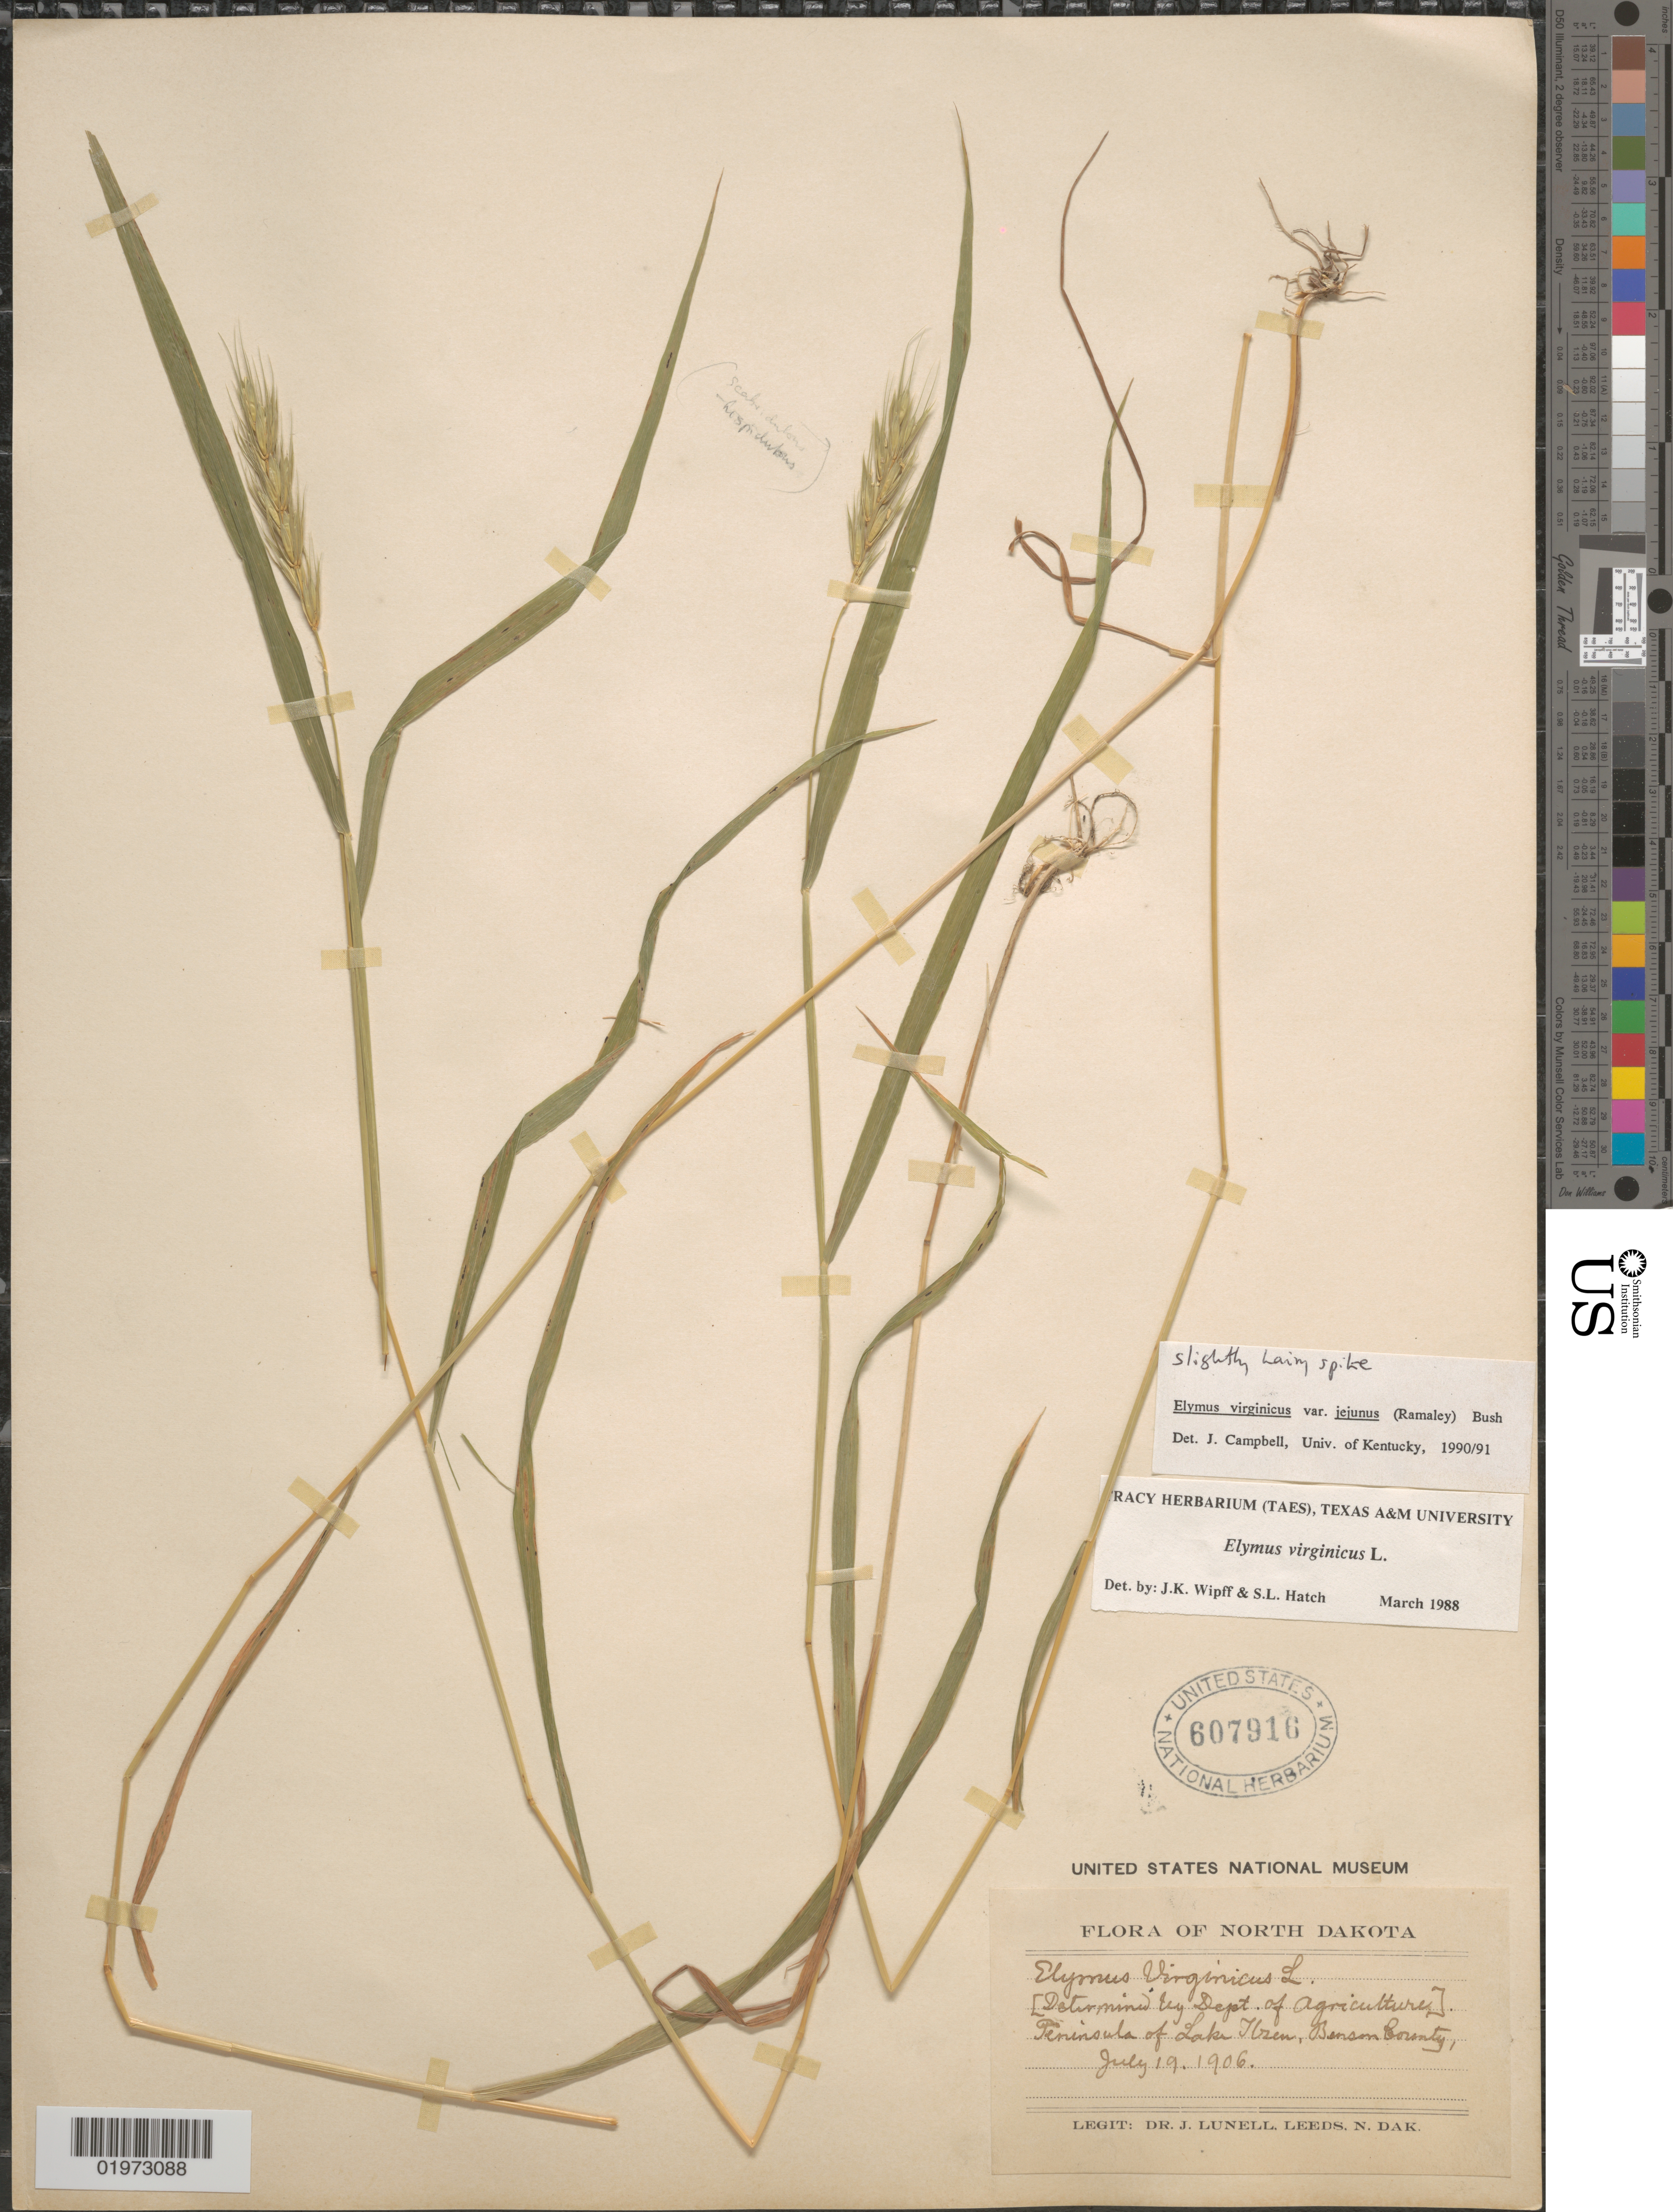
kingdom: Plantae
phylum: Tracheophyta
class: Liliopsida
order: Poales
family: Poaceae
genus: Elymus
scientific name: Elymus virginicus var. virginicus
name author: L.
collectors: J. Lunell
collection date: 1906-07-19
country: United States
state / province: North Dakota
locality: Peninsula of Lake Ibsen, Benson County.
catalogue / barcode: US 607916